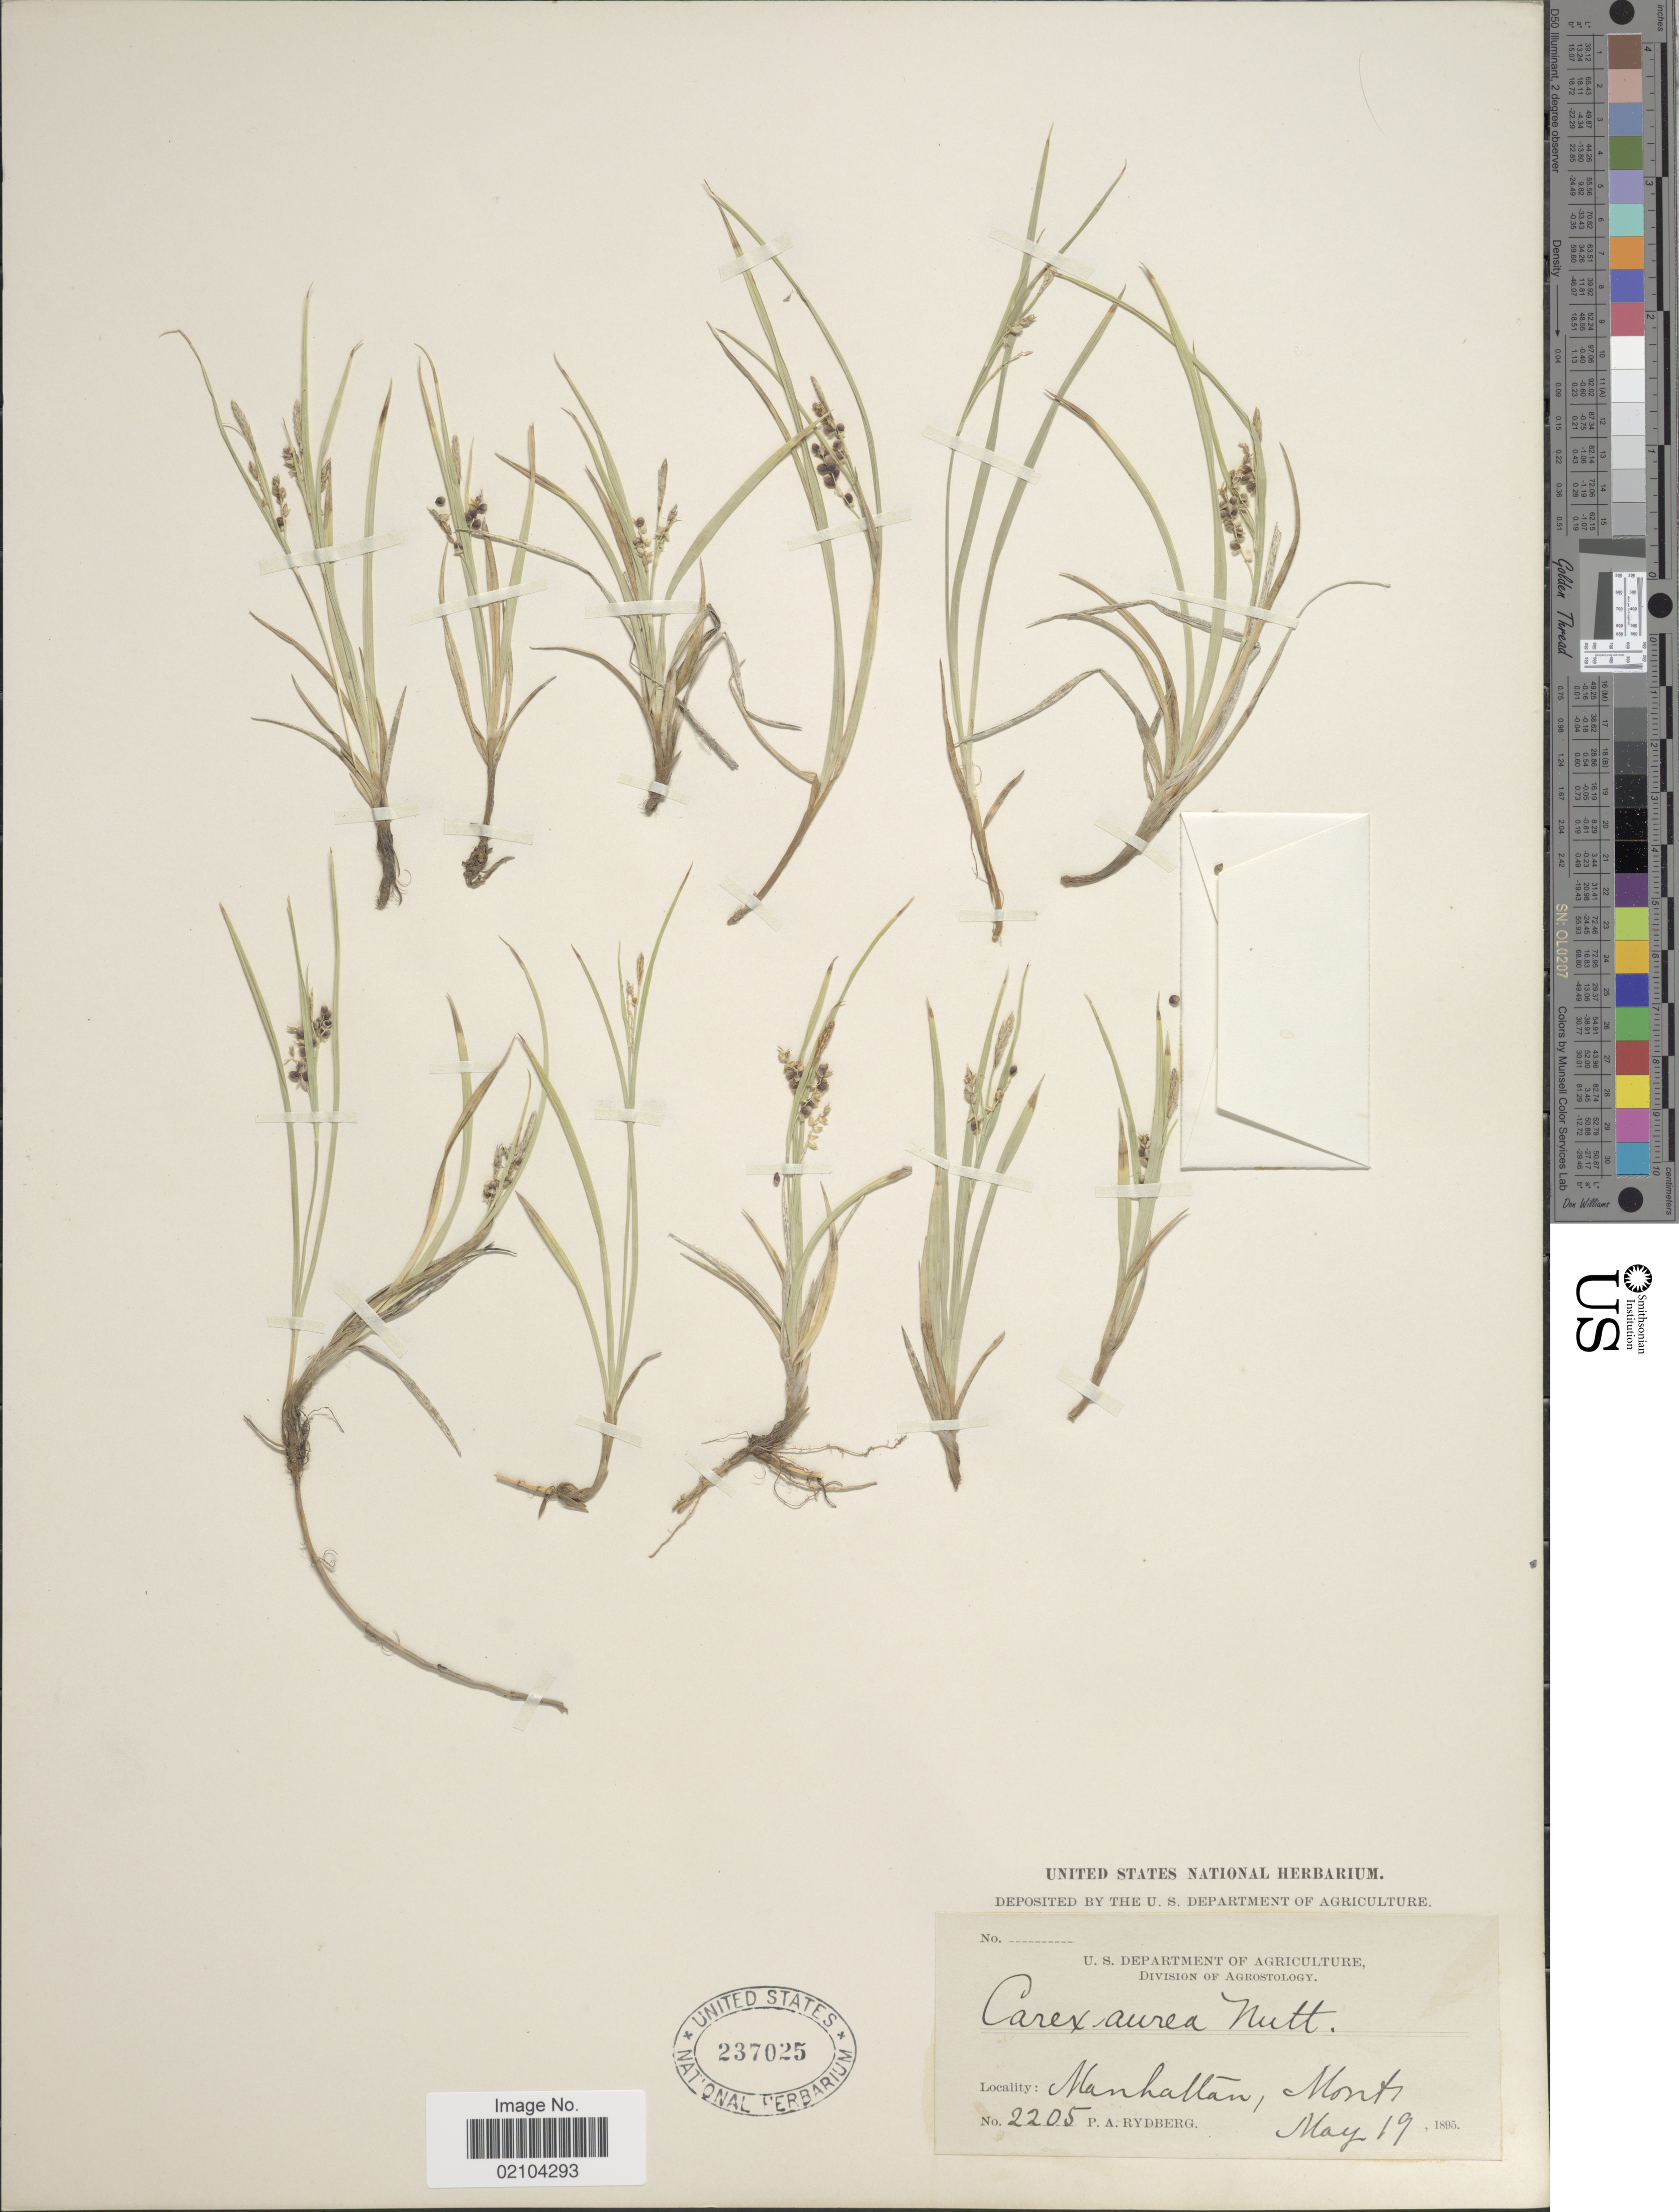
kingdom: Plantae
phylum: Tracheophyta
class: Liliopsida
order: Poales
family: Cyperaceae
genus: Carex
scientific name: Carex aurea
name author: Nutt.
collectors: P. A. Rydberg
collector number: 2205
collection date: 1895-05-19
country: United States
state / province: Montana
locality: Manhattan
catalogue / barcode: US 237025